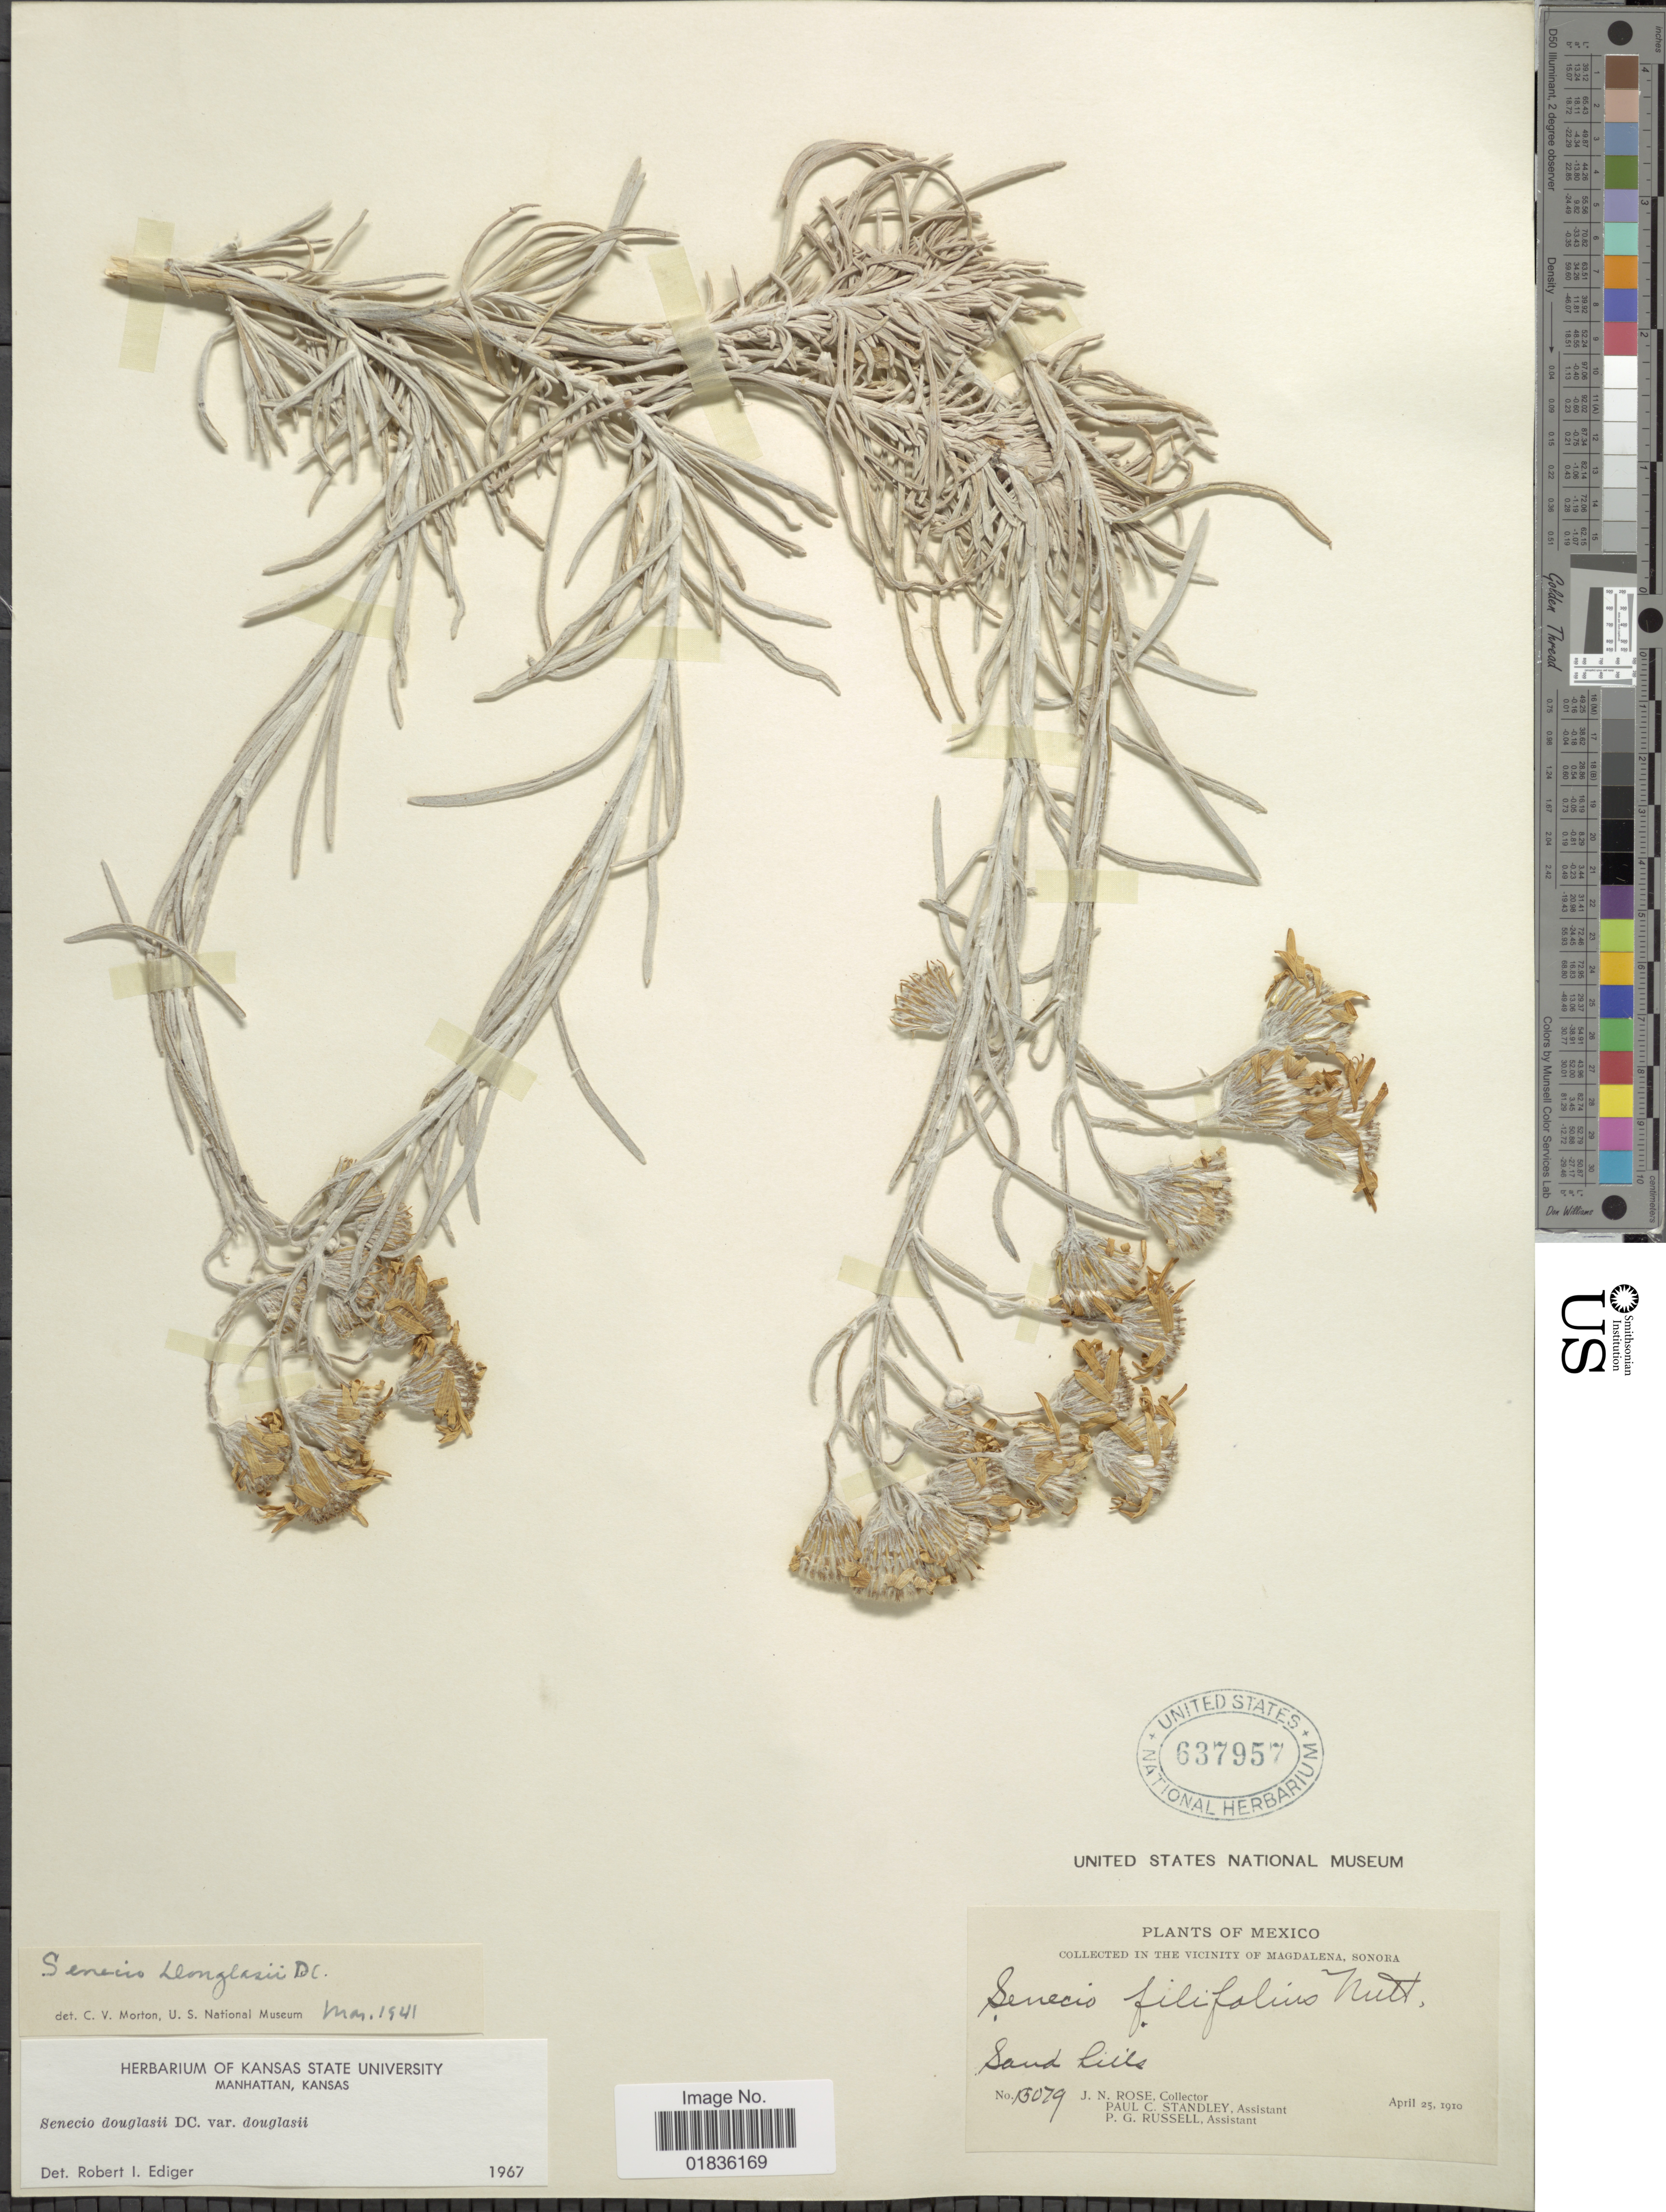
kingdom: Plantae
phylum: Tracheophyta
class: Magnoliopsida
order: Asterales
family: Asteraceae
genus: Senecio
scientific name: Senecio flaccidus var. douglasii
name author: (DC.) B.L. Turner & T.M. Barkley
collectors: J. N. Rose, P. C. Standley & P. G. Russell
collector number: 15079*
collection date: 1910-04-25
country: Mexico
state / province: Sonora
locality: In the vicinity of Magdalena, sand hills.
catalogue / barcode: US 637957